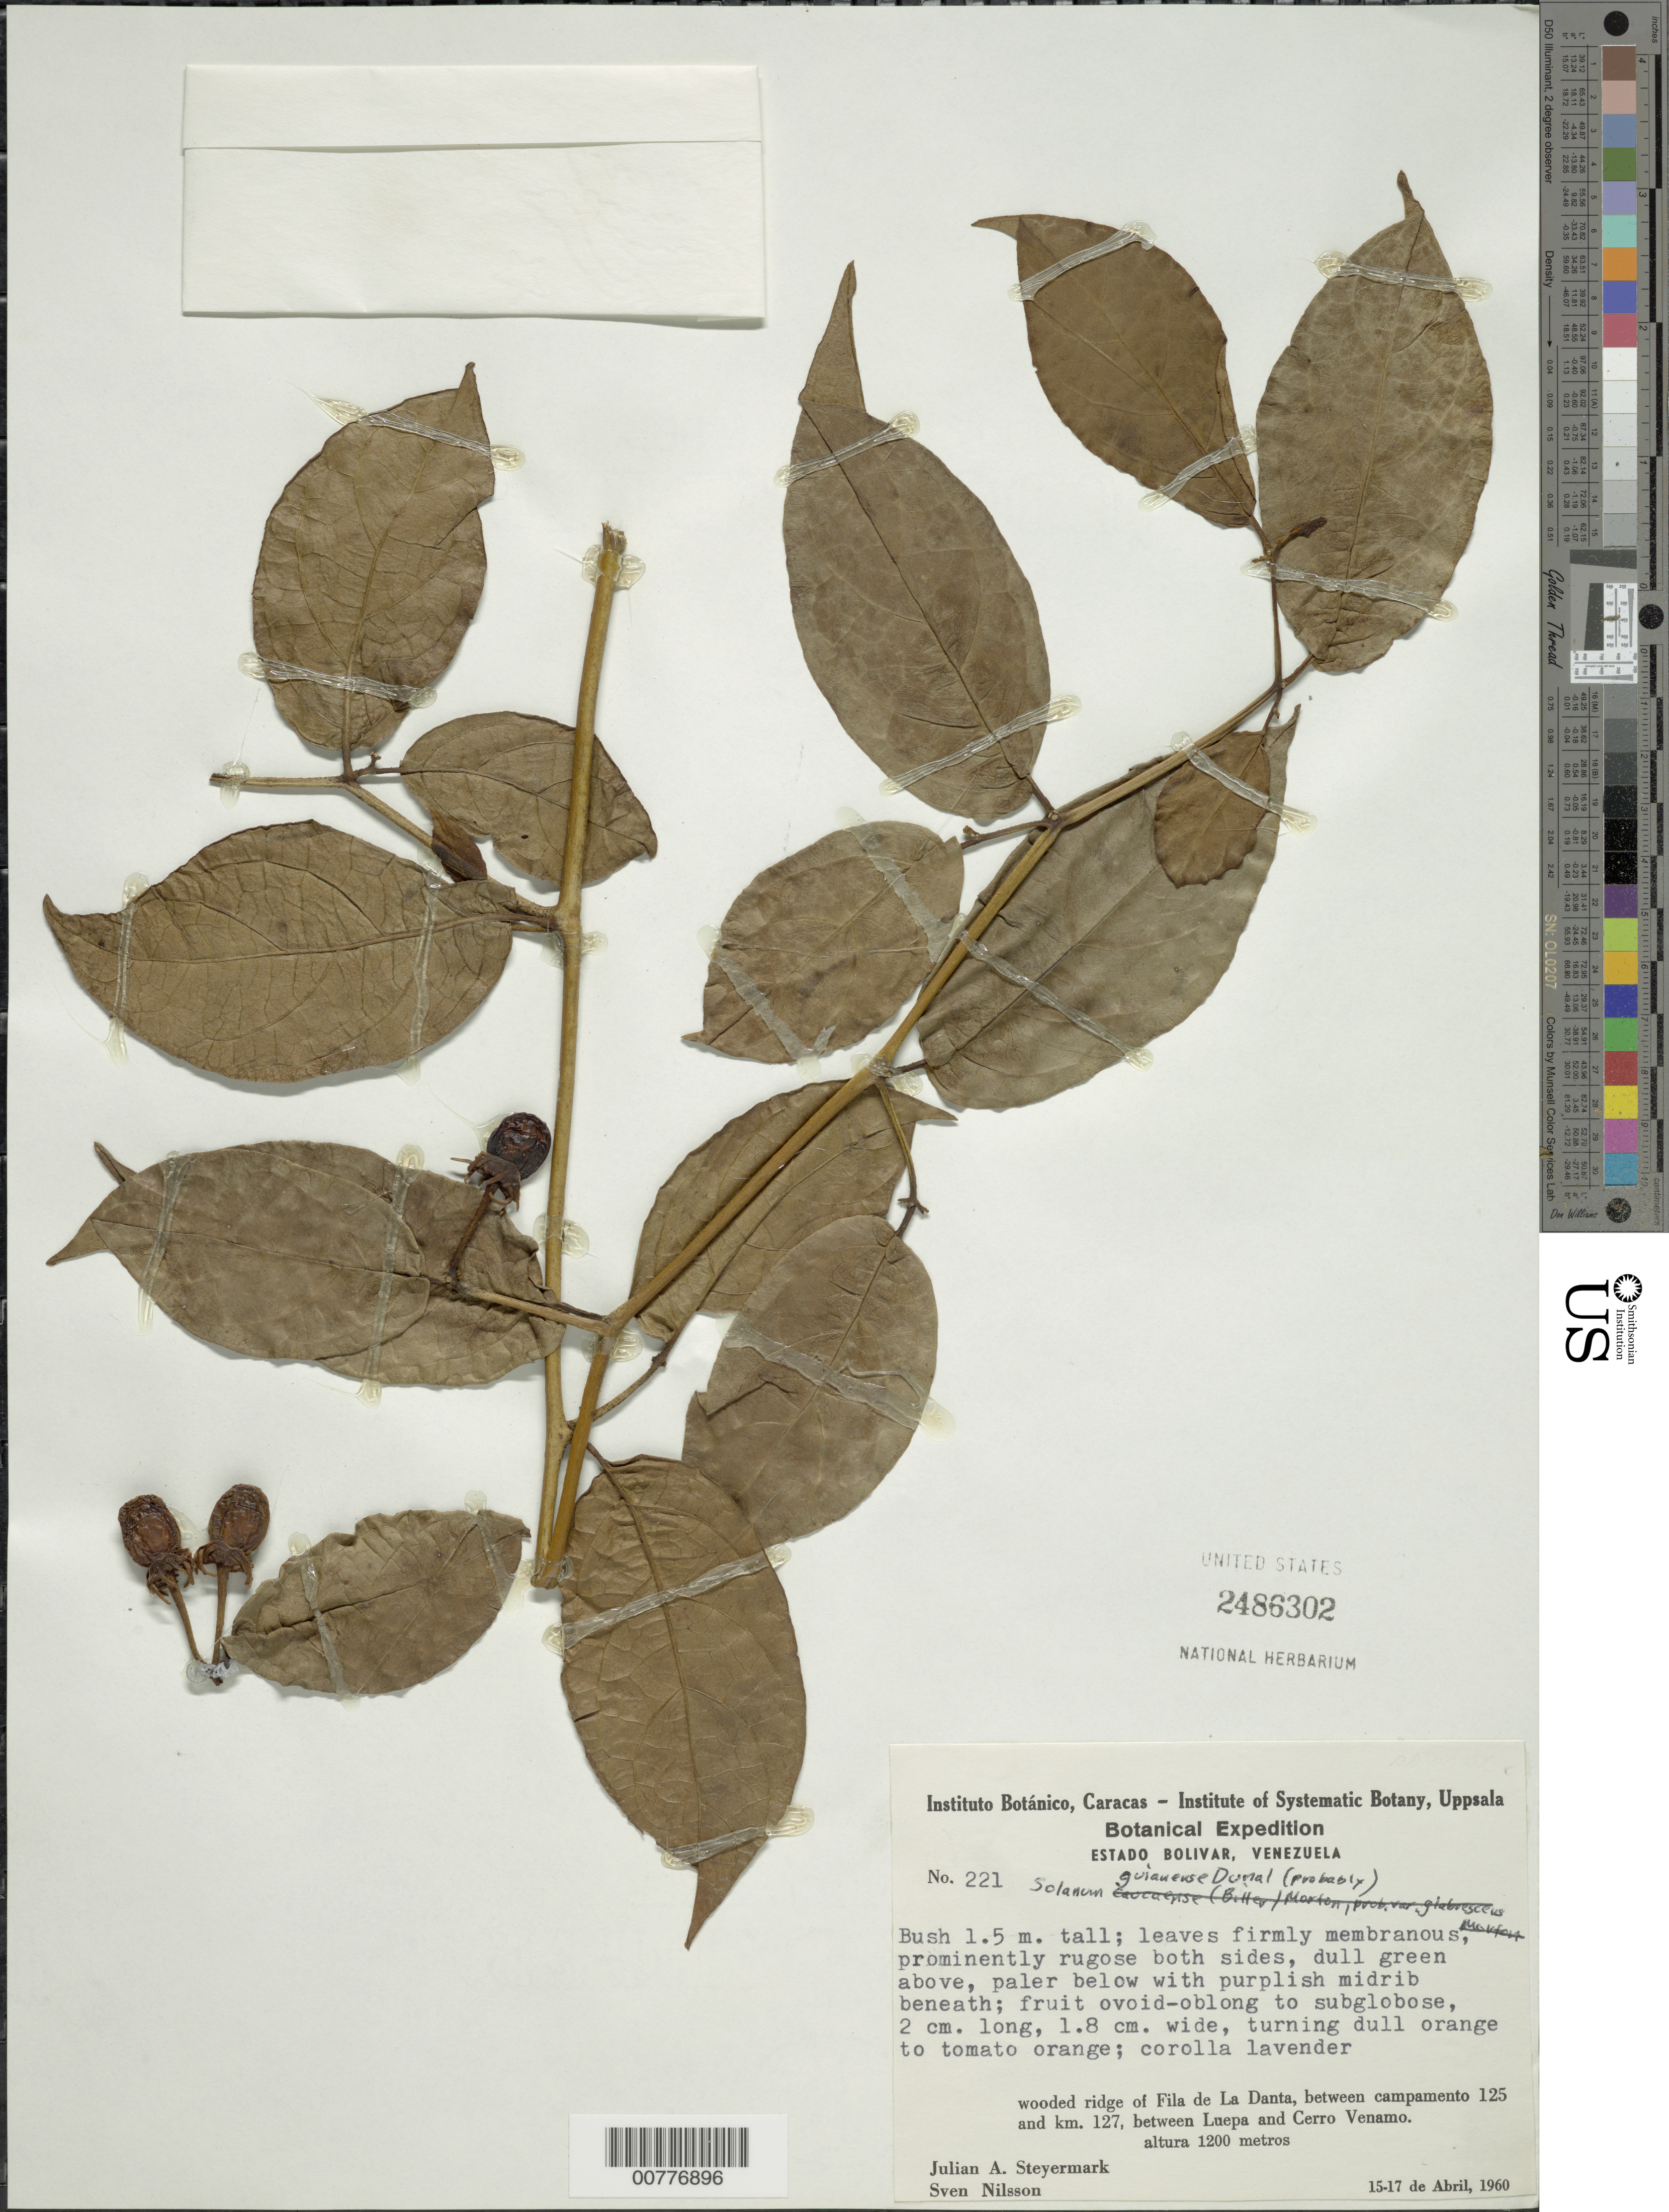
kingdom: Plantae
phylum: Tracheophyta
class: Magnoliopsida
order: Solanales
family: Solanaceae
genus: Lycianthes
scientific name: Lycianthes pauciflora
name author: (Vahl) Bitter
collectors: J. Steyermark & S. Nilsson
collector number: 60 221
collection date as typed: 15-Apr-60 to 17-Apr-60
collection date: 1960-04-15/1960-04-17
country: Venezuela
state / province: Bolívar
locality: Fila La Danta, following the provisional carretera between campamento 125 and km 127, between Luepa and cerro Venamo; vicinity of camp at km 125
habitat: Wooded ridge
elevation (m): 1200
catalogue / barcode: US 2486302